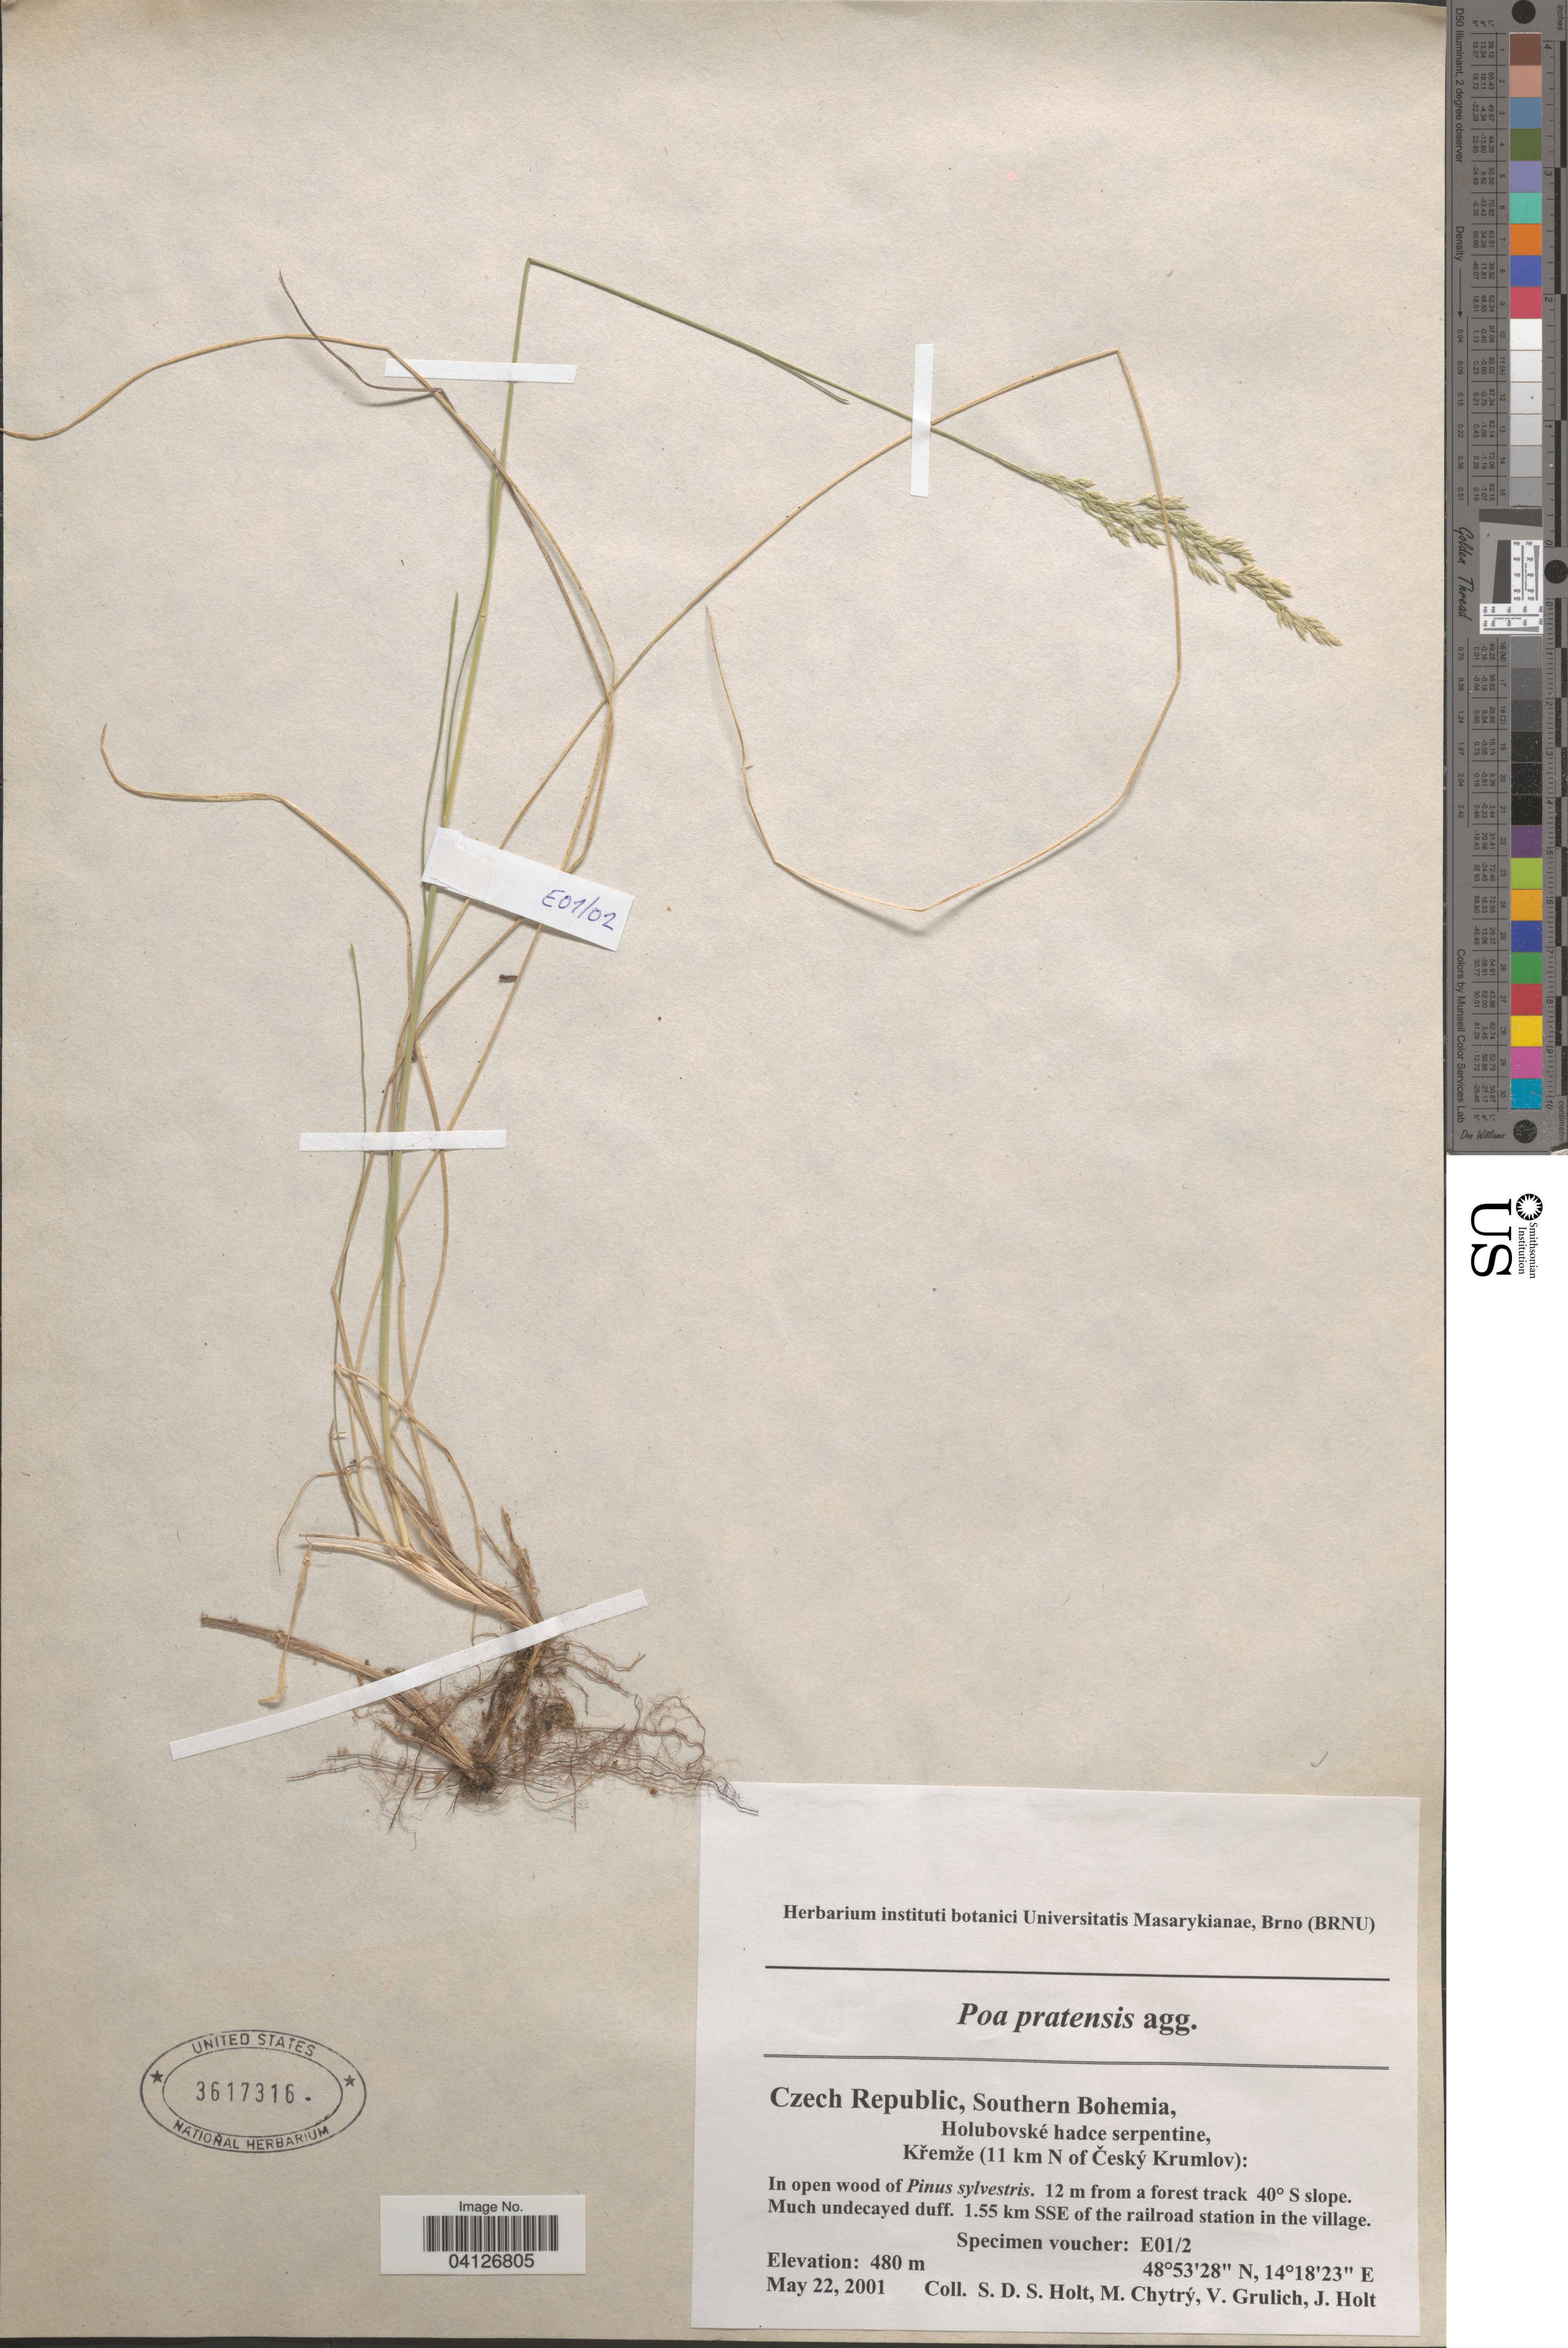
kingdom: Plantae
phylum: Tracheophyta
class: Liliopsida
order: Poales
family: Poaceae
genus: Poa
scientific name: Poa pratensis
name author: L.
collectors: S. Holt, M. Chytrý, V. Grulich & J. Holt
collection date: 2001-05-22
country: Czechia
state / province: South Bohemian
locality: Southern Bohemia, Holubovské hadce serpentine, Křemže (11 km N of Český Krumlov). 12 m from a forest track 40° S slope. 1.55 km SSE of the railroad station in the village.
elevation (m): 480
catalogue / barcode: US 3617316